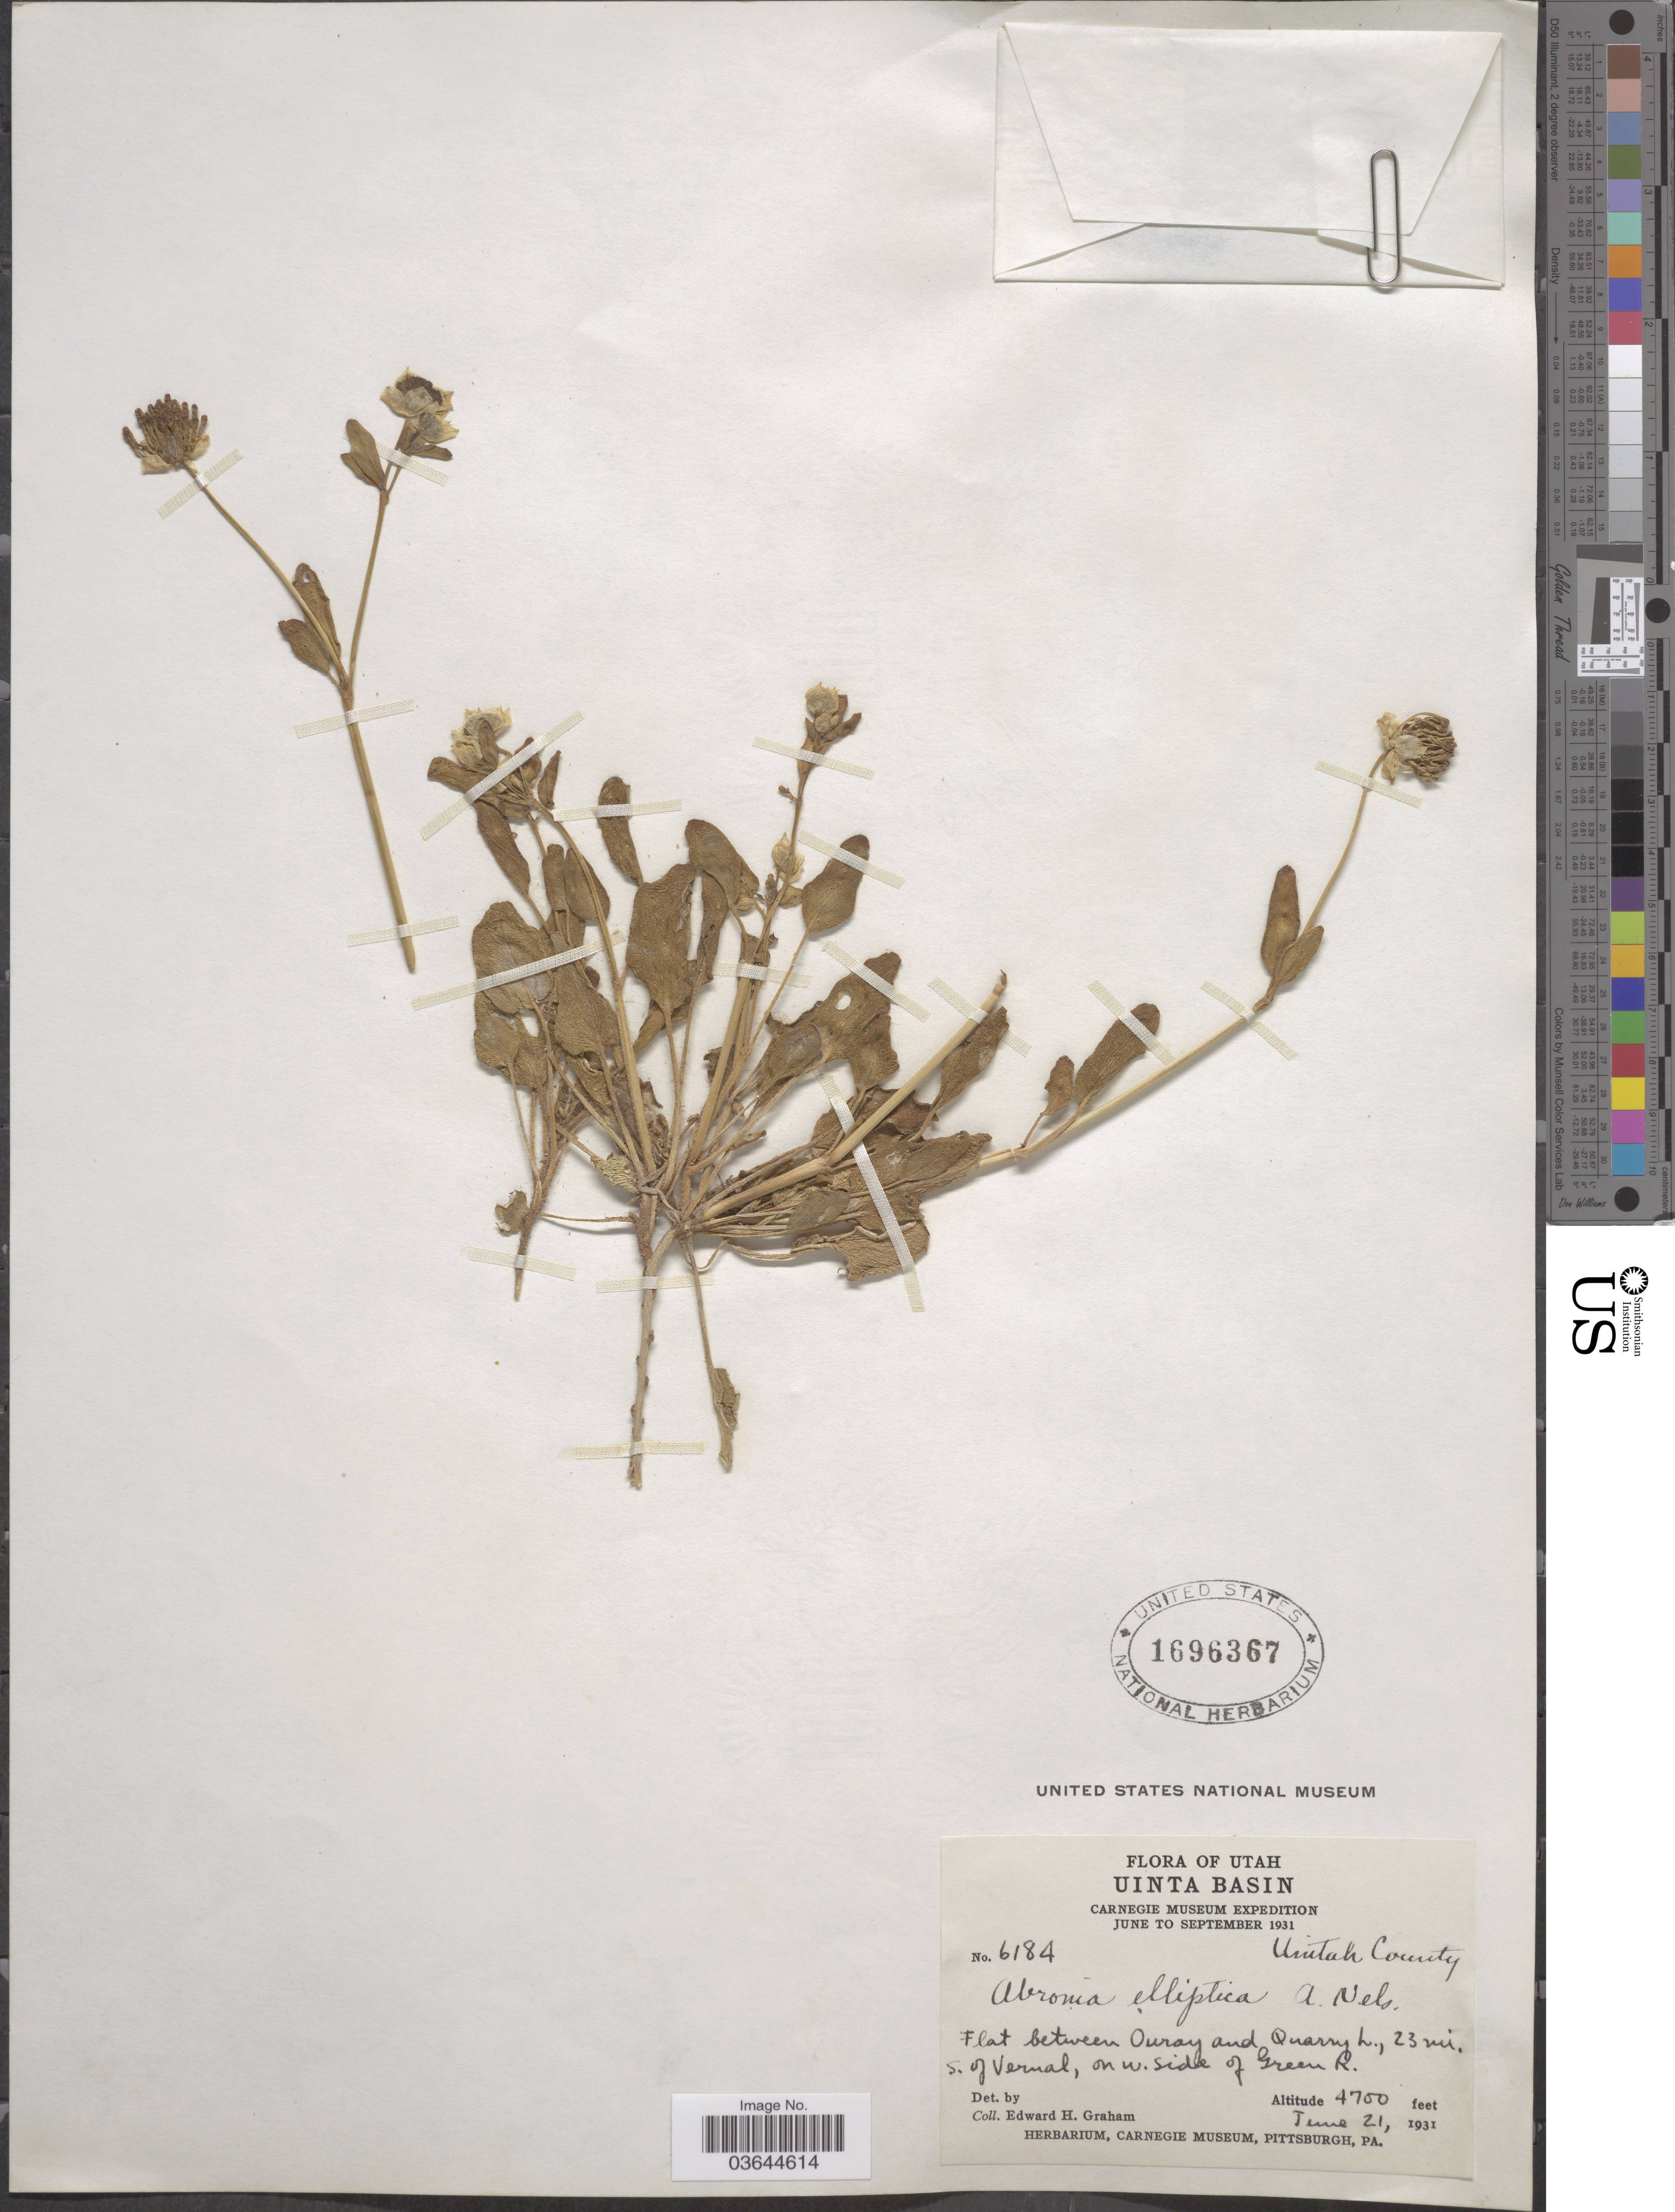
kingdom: Plantae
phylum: Tracheophyta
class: Magnoliopsida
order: Caryophyllales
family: Nyctaginaceae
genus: Abronia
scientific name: Abronia elliptica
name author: A. Nelson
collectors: E. H. Graham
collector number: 6184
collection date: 1931-06-21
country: United States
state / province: Utah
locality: Uinta Basin. Uintah County. Flat between Ouray and Quarry L., 23 mi. S. of Vernal, on w. side of Green R.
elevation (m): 1433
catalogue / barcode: US 1696367